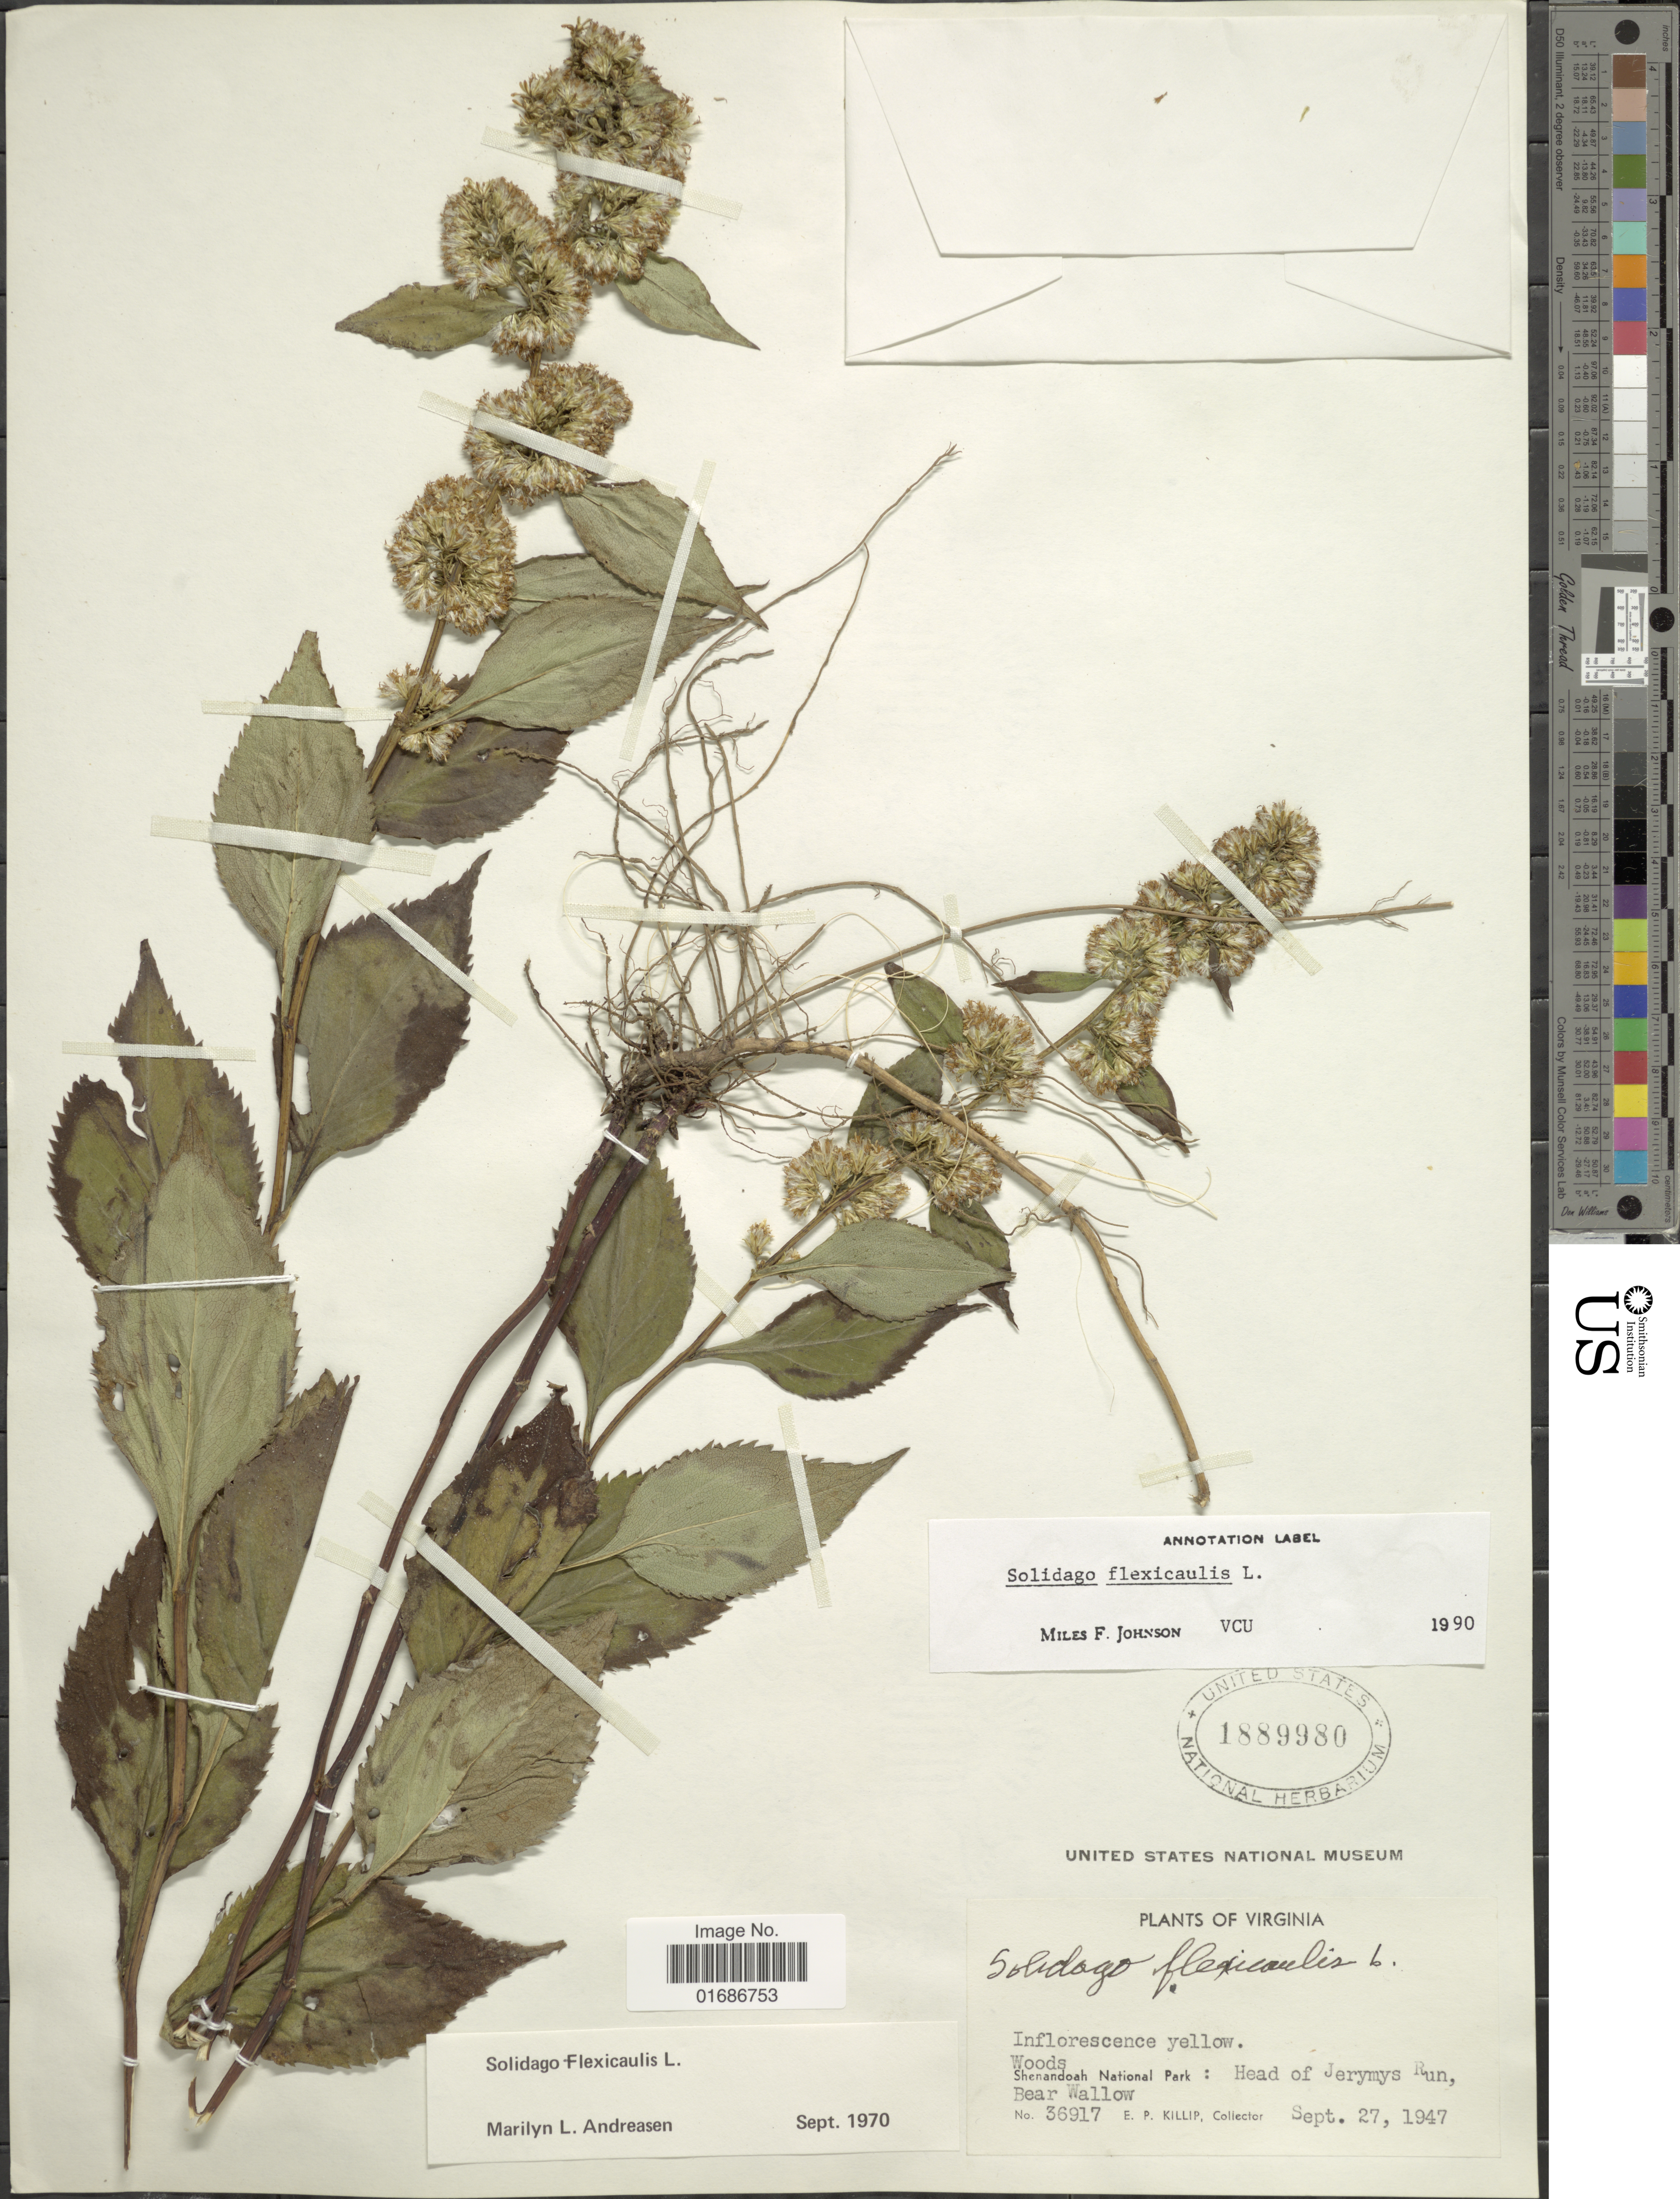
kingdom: Plantae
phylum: Tracheophyta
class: Magnoliopsida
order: Asterales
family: Asteraceae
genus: Solidago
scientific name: Solidago flexicaulis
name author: L.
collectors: E. P. Killip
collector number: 36917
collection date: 1947-09-27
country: United States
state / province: Virginia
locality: Shenandoah National Park: Head of Jerymys Run, Bear Wallow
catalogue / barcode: US 1889980